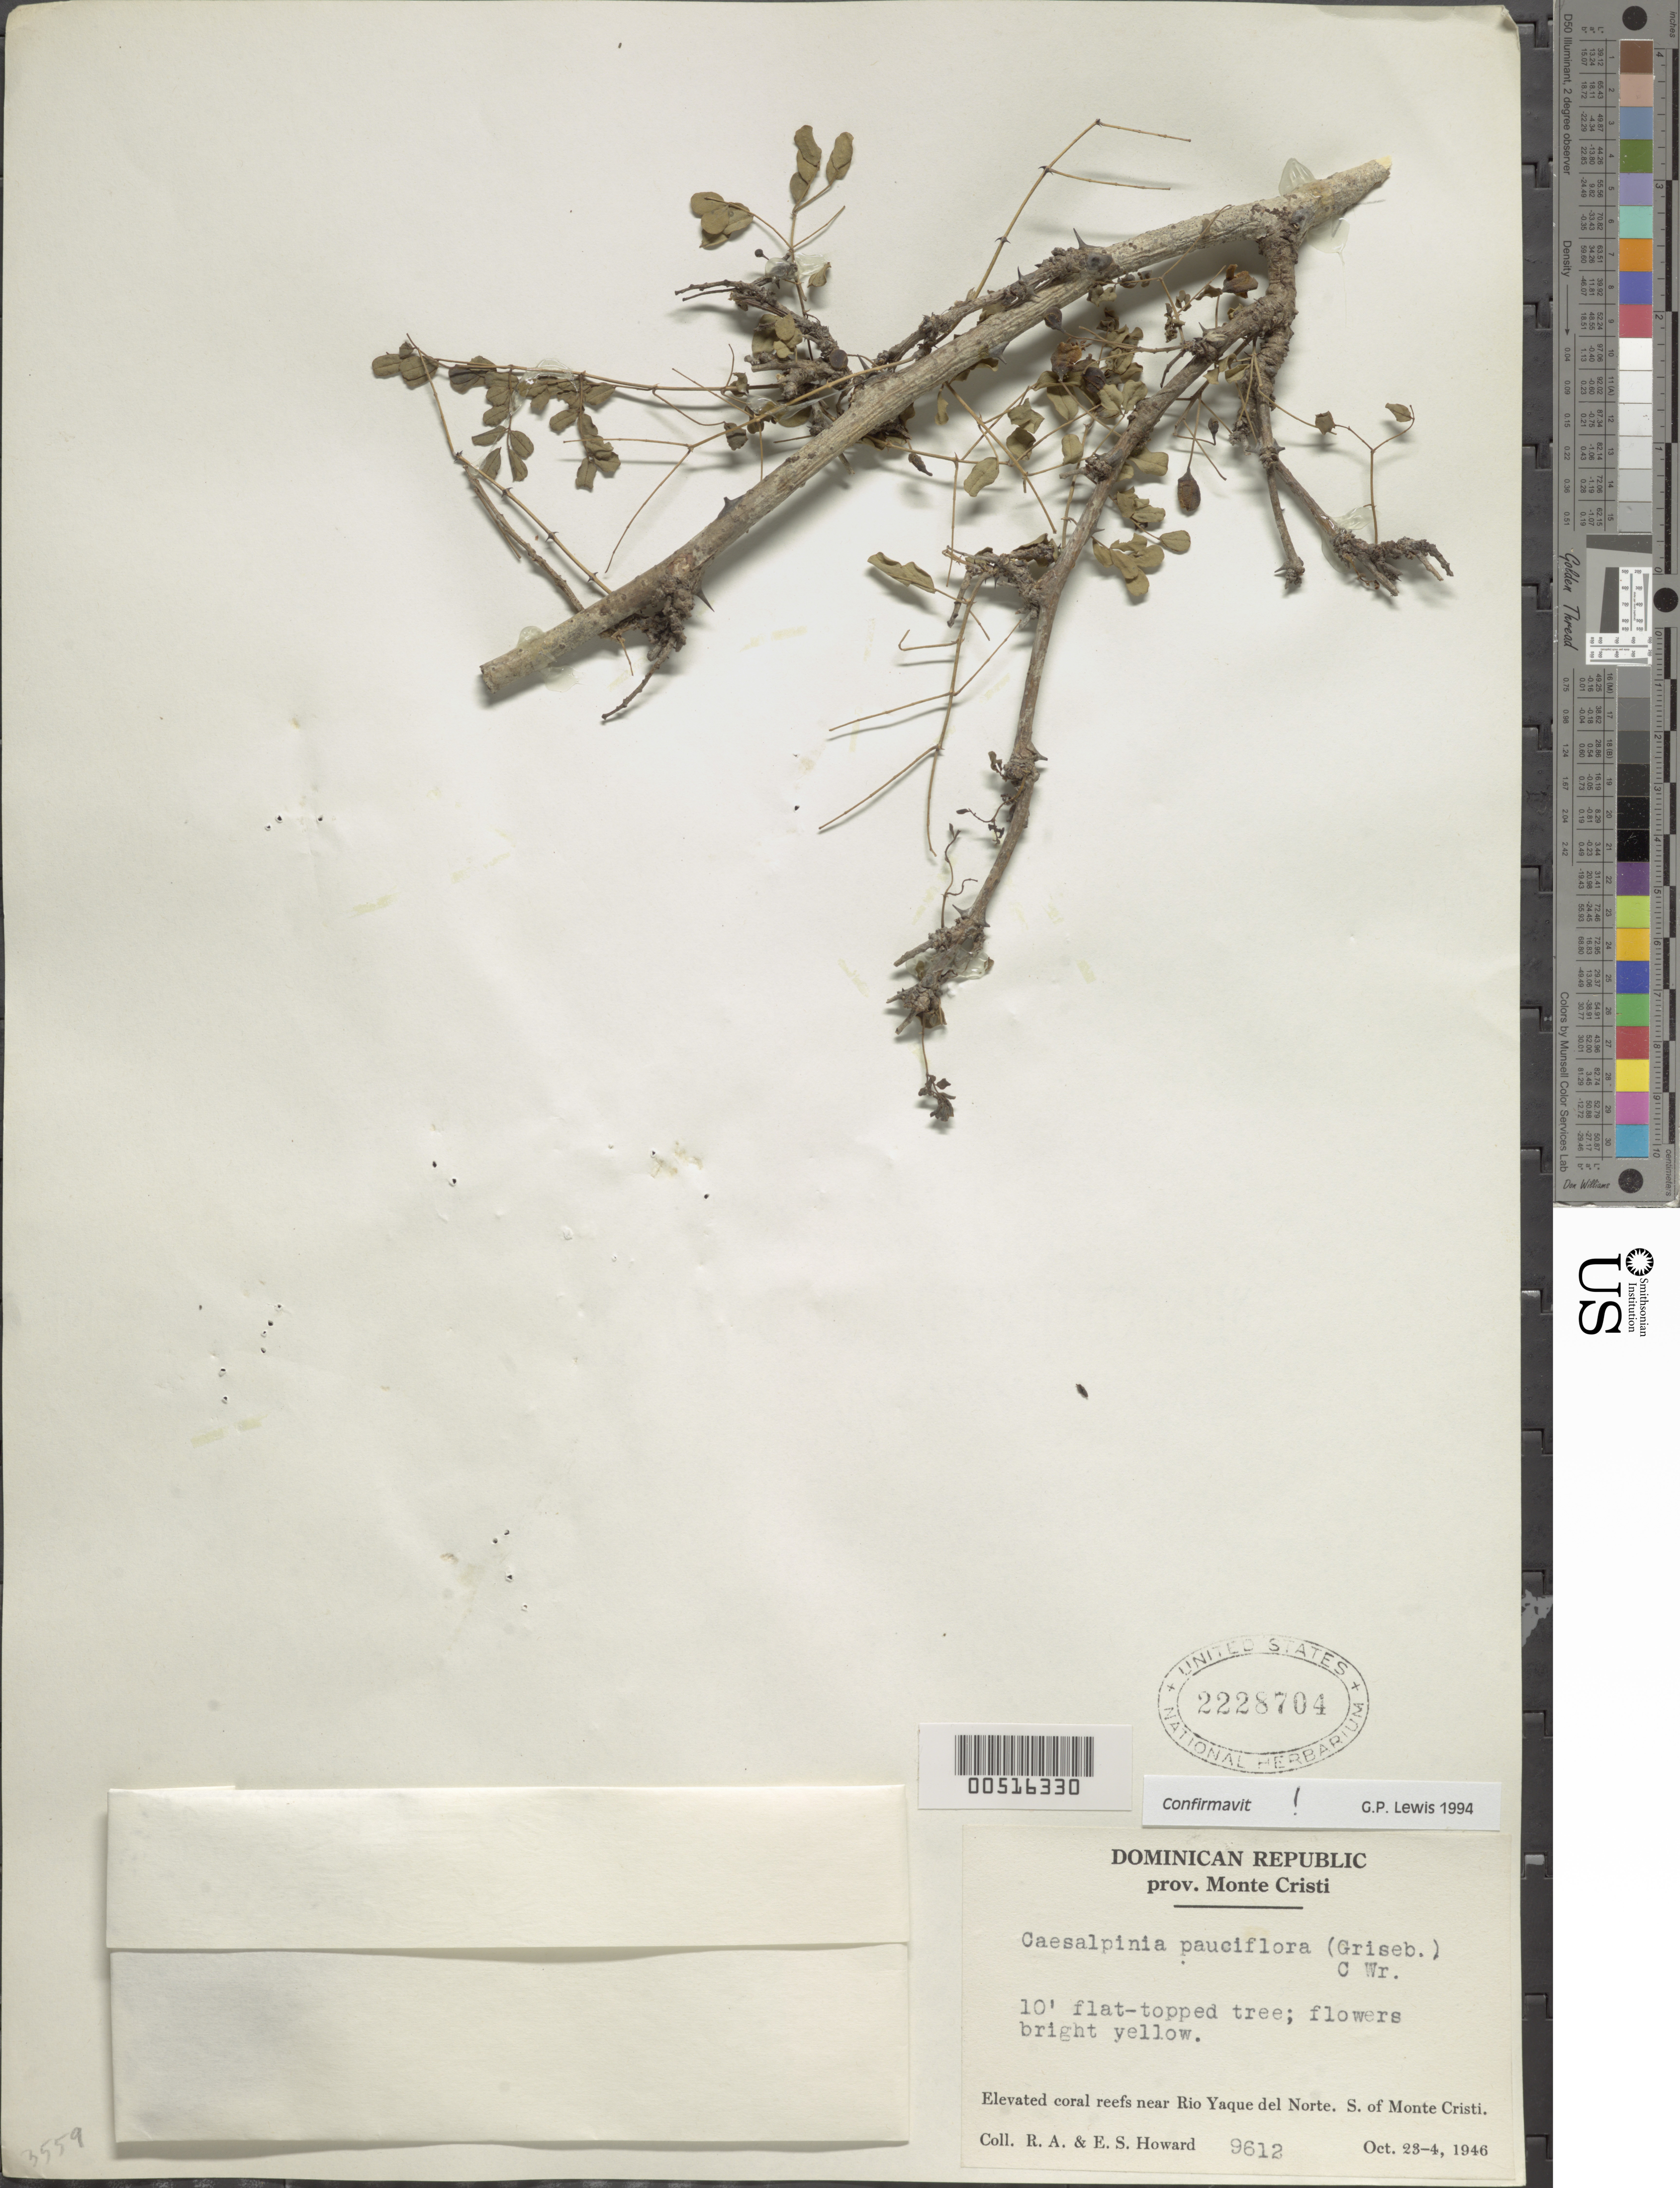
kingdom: Plantae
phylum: Tracheophyta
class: Magnoliopsida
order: Fabales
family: Fabaceae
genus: Denisophytum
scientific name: Denisophytum pauciflorum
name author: (Griseb.) Gagnon & G.P. Lewis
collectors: R. A. Howard & E. S. Howard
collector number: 9612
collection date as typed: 23 Oct 1946 to 24 Oct 1946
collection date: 1946-10-23/1946-10-24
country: Dominican Republic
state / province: Monte Cristi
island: Hispaniola Island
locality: Rio yaque del norte, s of monte cristi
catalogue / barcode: US 2228704